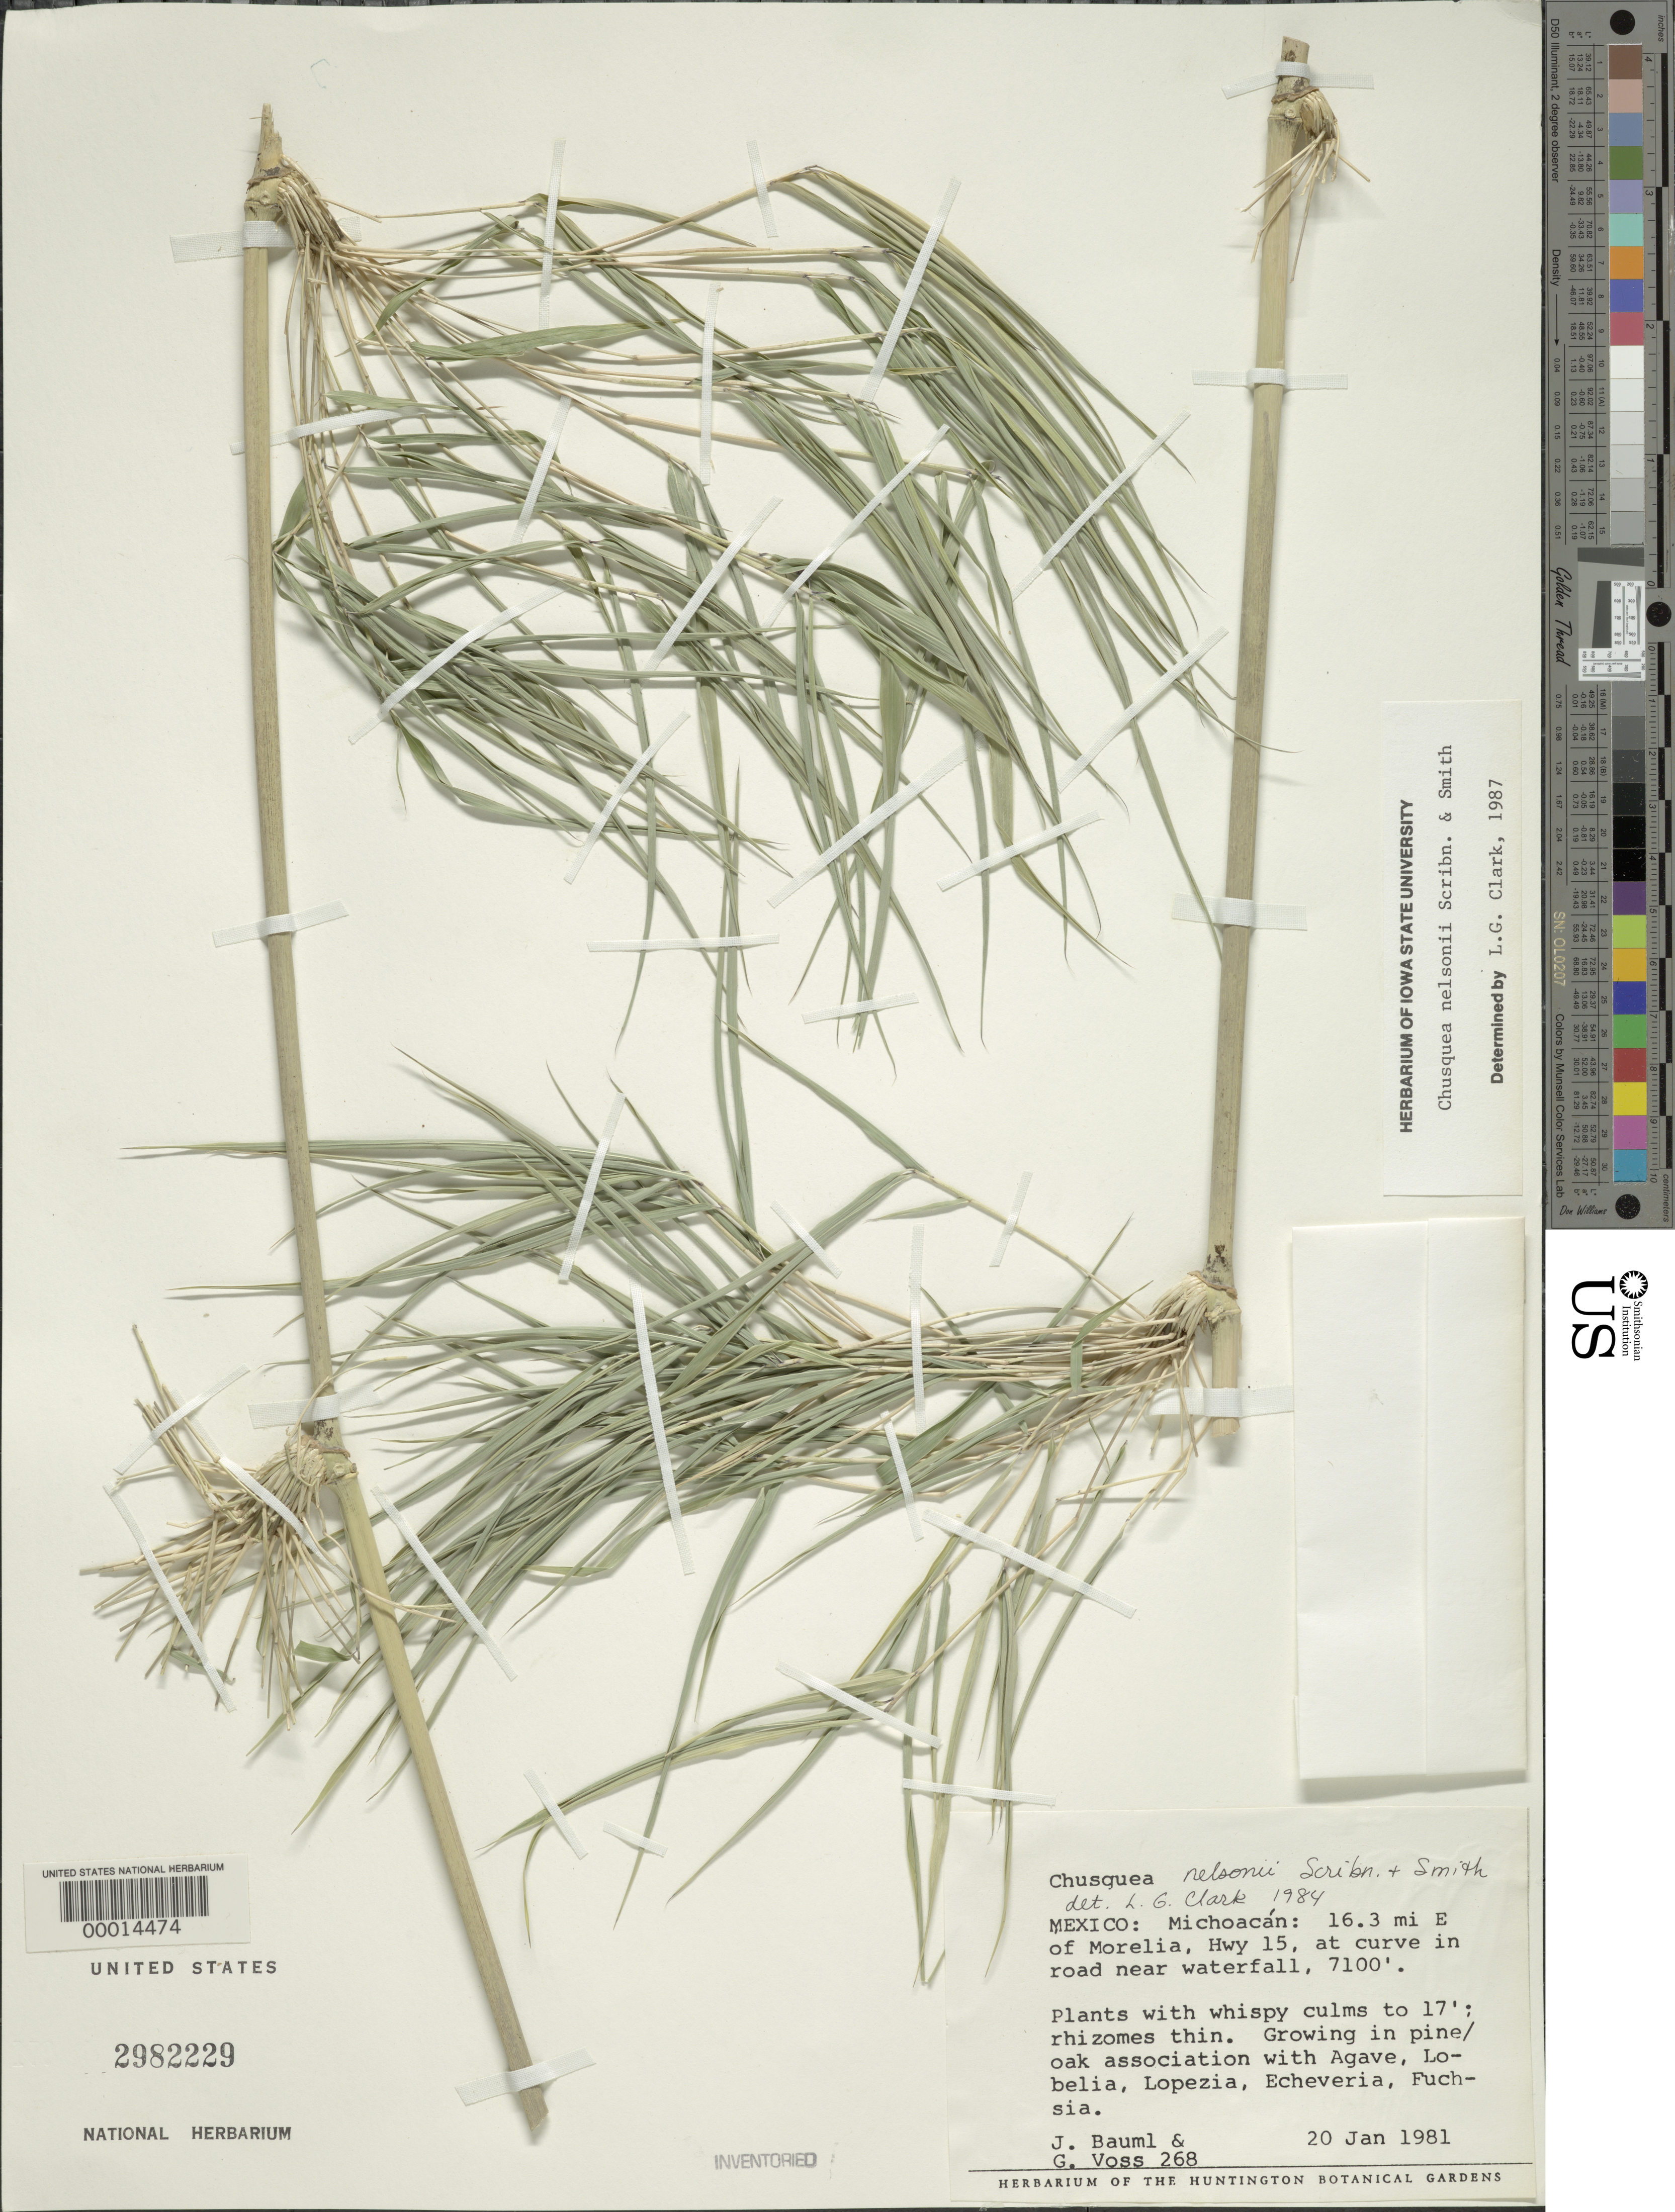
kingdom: Plantae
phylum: Tracheophyta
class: Liliopsida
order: Poales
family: Poaceae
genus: Chusquea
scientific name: Chusquea nelsonii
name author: Scribn. & J.G. Sm.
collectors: J. Bauml & G. Voss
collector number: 268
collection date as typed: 20 Jan 1981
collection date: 1981-01-20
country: Mexico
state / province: Michoacán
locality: Morelia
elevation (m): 2166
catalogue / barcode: US 2982229